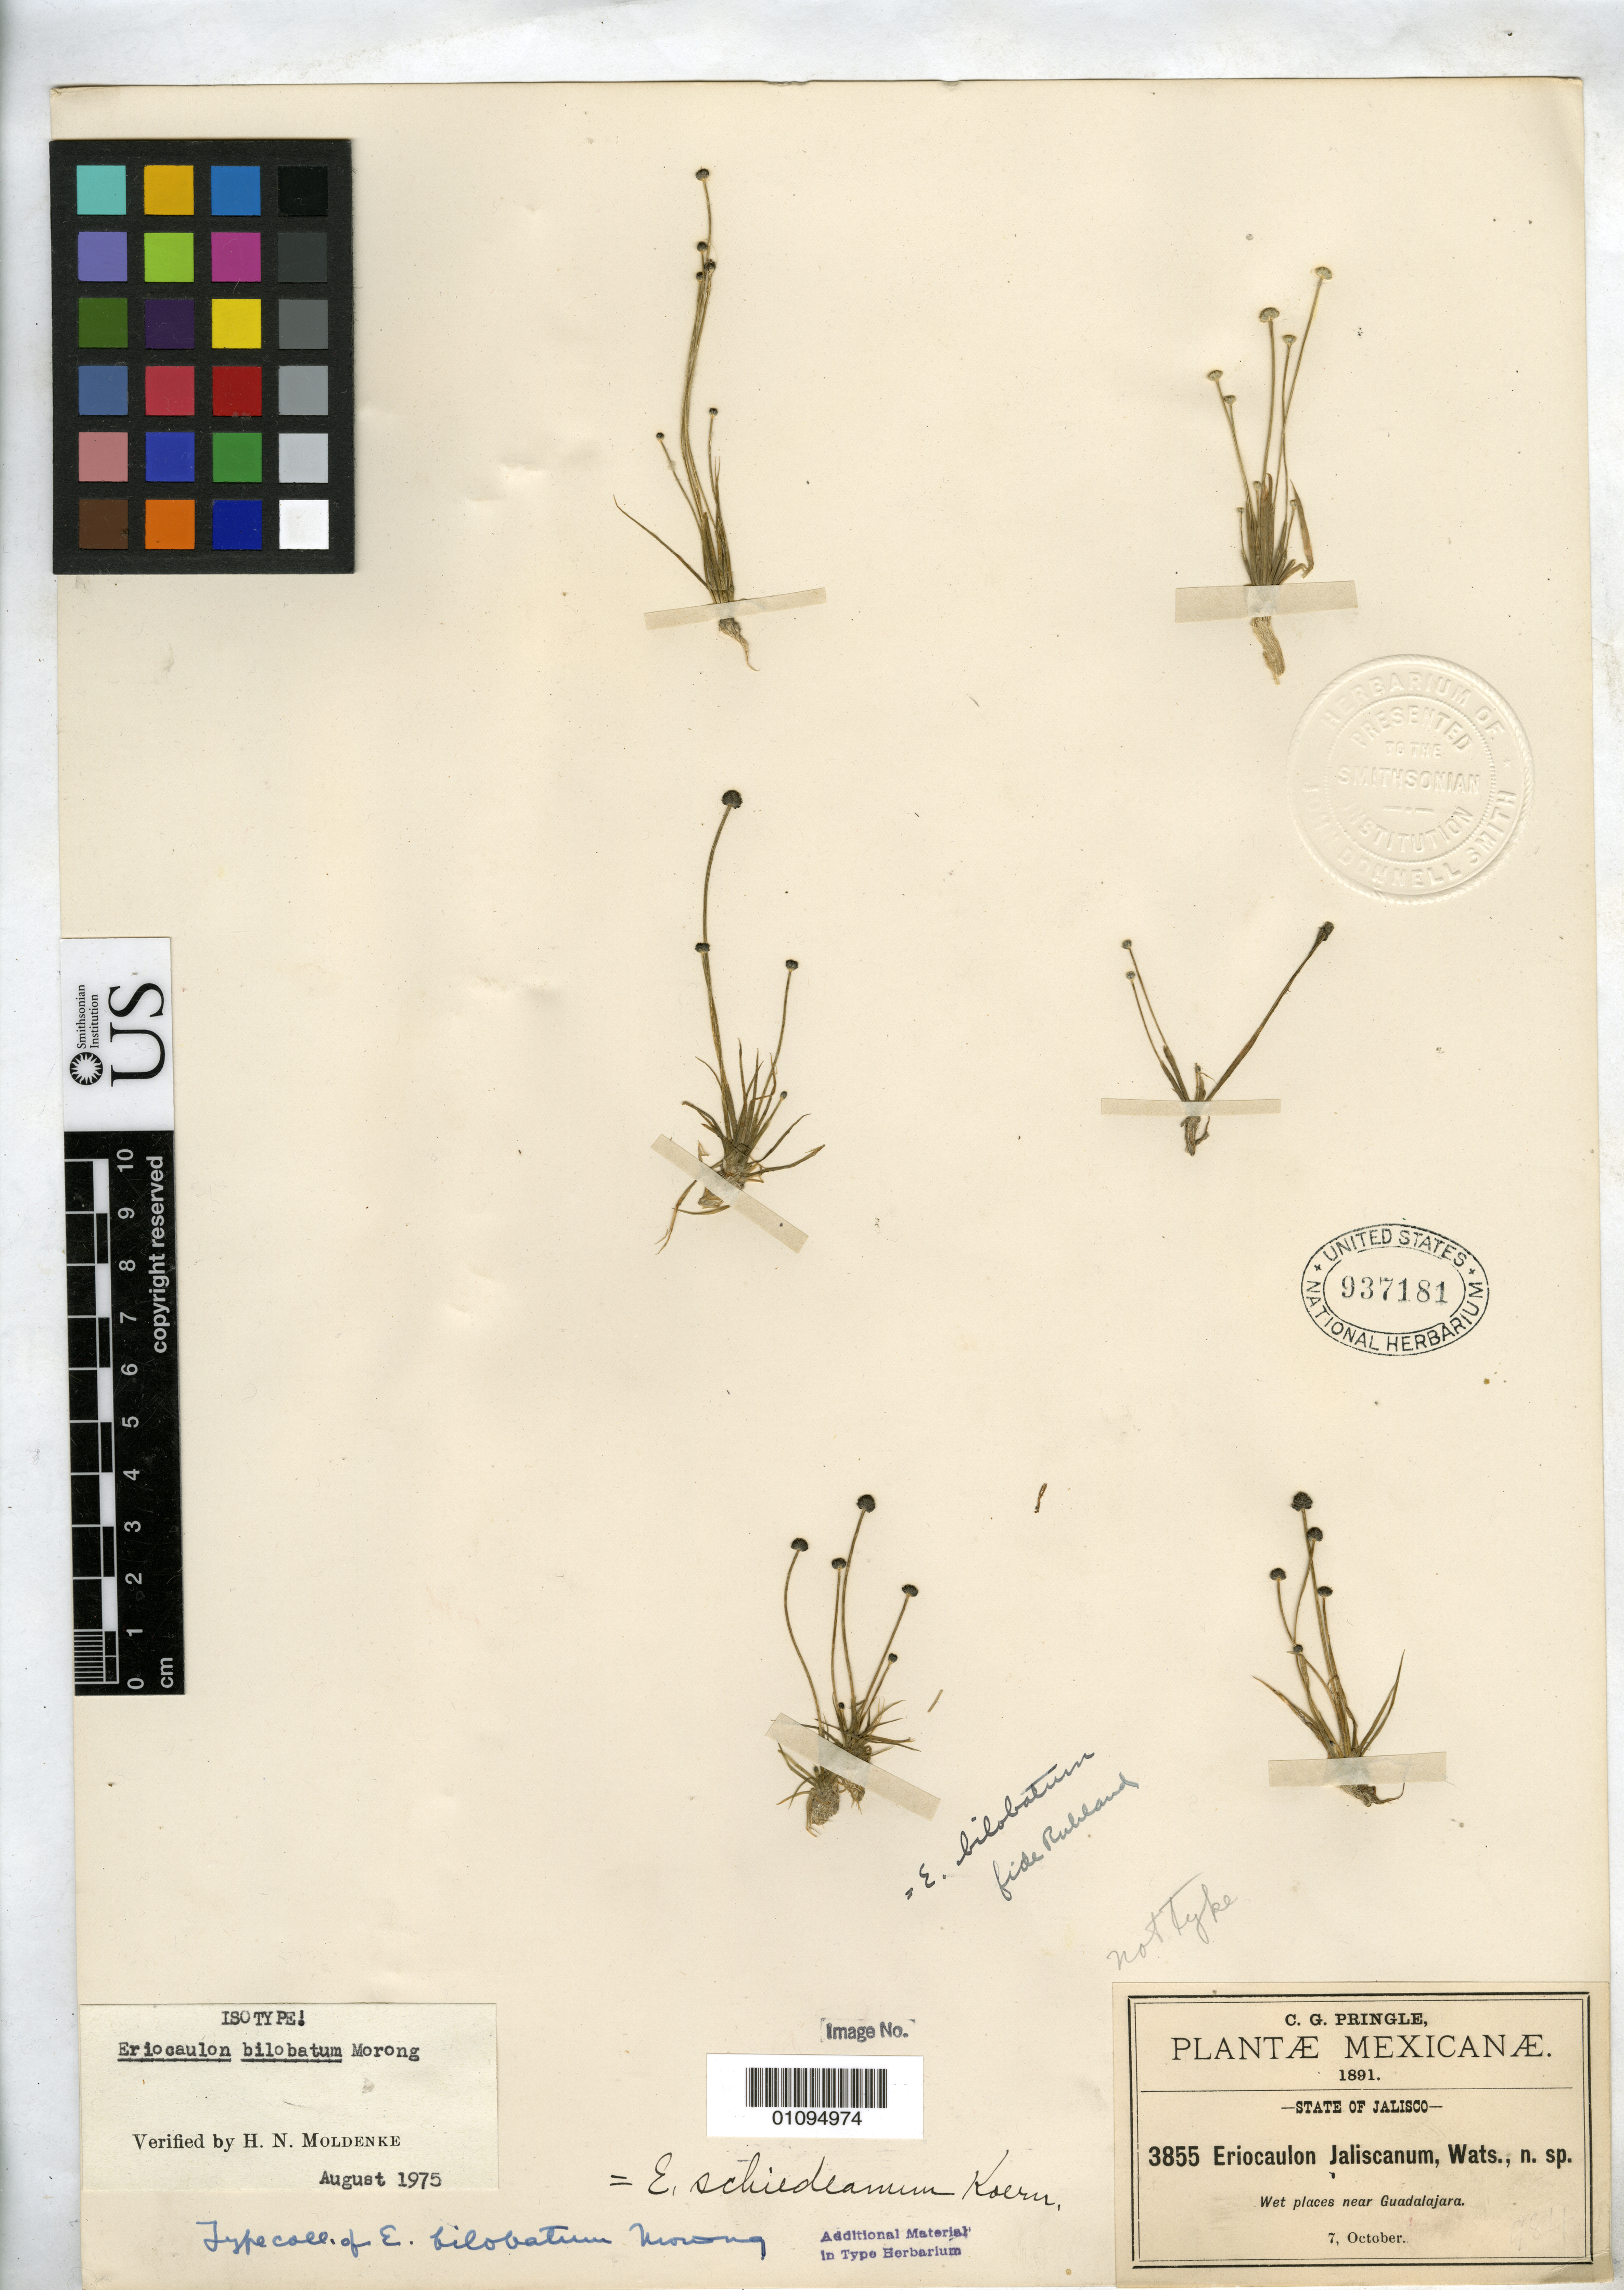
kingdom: Plantae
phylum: Tracheophyta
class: Liliopsida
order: Poales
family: Eriocaulaceae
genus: Eriocaulon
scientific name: Eriocaulon bilobatum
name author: Morong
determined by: Moldenke, H. N.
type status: Isotype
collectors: C. G. Pringle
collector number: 3855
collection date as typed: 07 Oct 1891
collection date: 1891-10-07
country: Mexico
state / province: Jalisco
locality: Near Guadalajara.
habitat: Wet places.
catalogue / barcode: US 937181